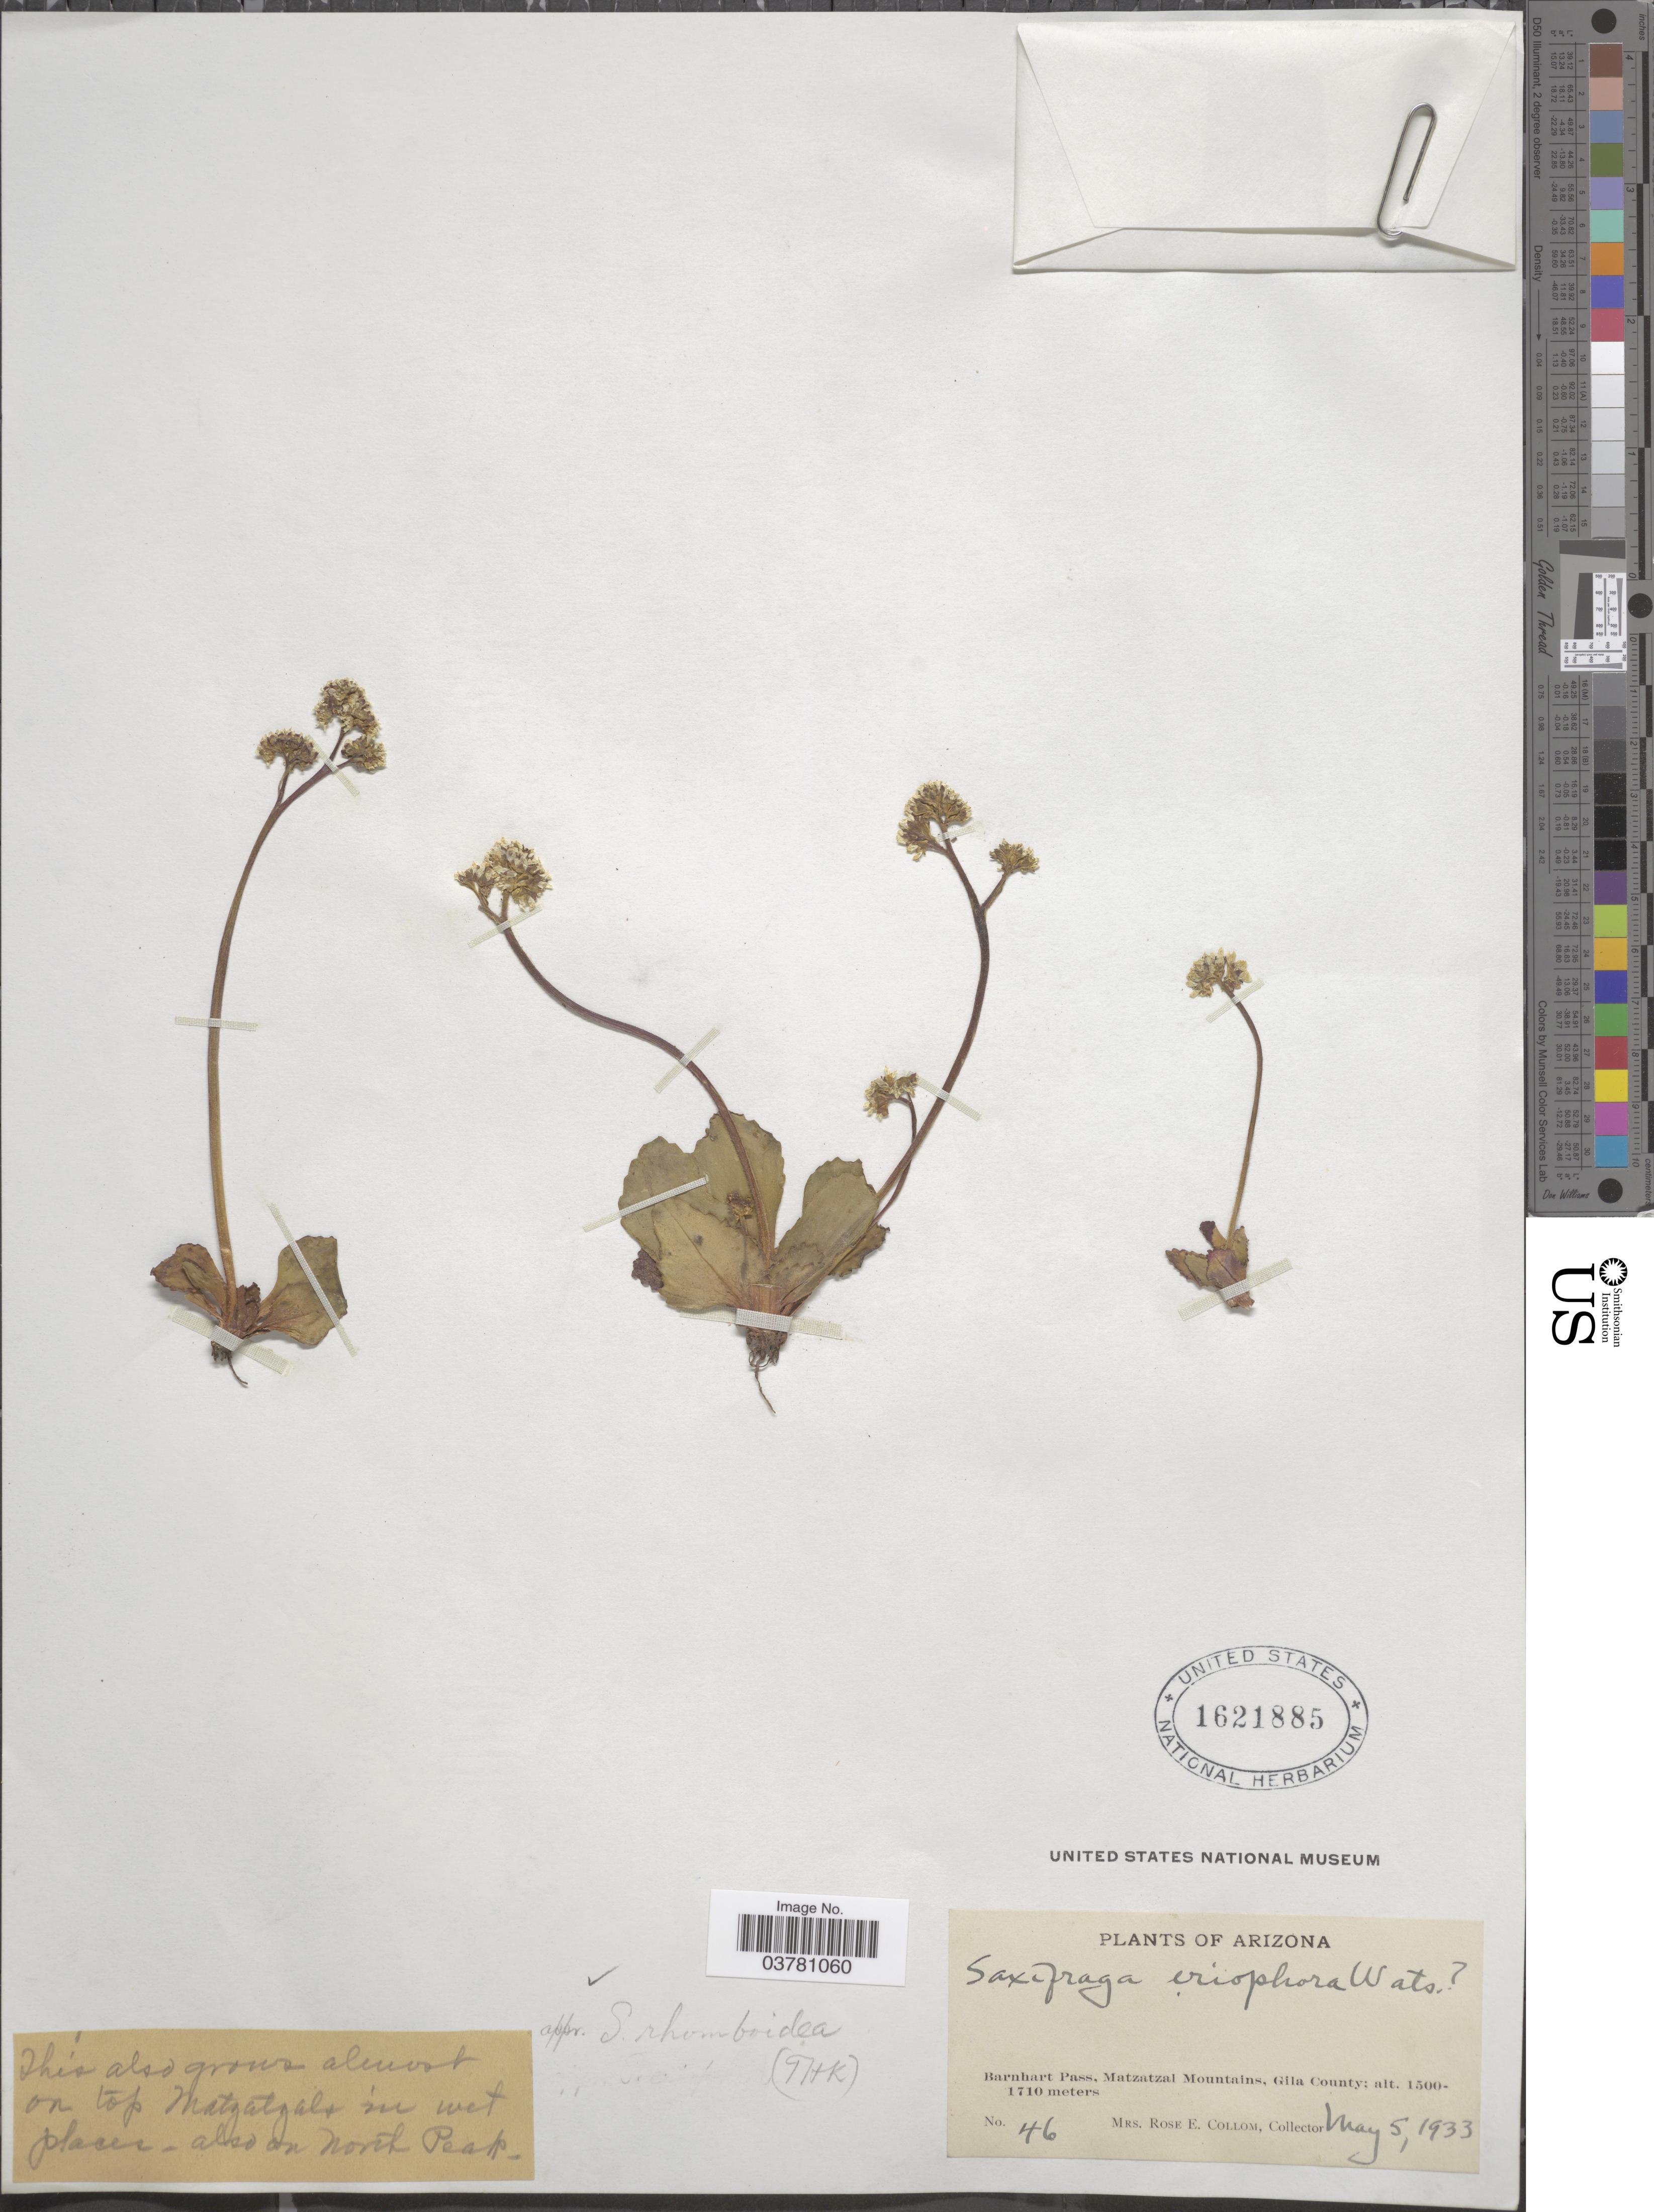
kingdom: Plantae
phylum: Tracheophyta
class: Magnoliopsida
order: Saxifragales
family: Saxifragaceae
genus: Micranthes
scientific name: Micranthes rhomboidea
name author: (Greene) Small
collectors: R. E. Collom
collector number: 46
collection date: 1933-05-05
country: United States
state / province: Arizona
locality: Also on North Peak. Barnhart Pass, Matzatzal Mountains, Gila County.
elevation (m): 1500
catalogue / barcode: US 1621885